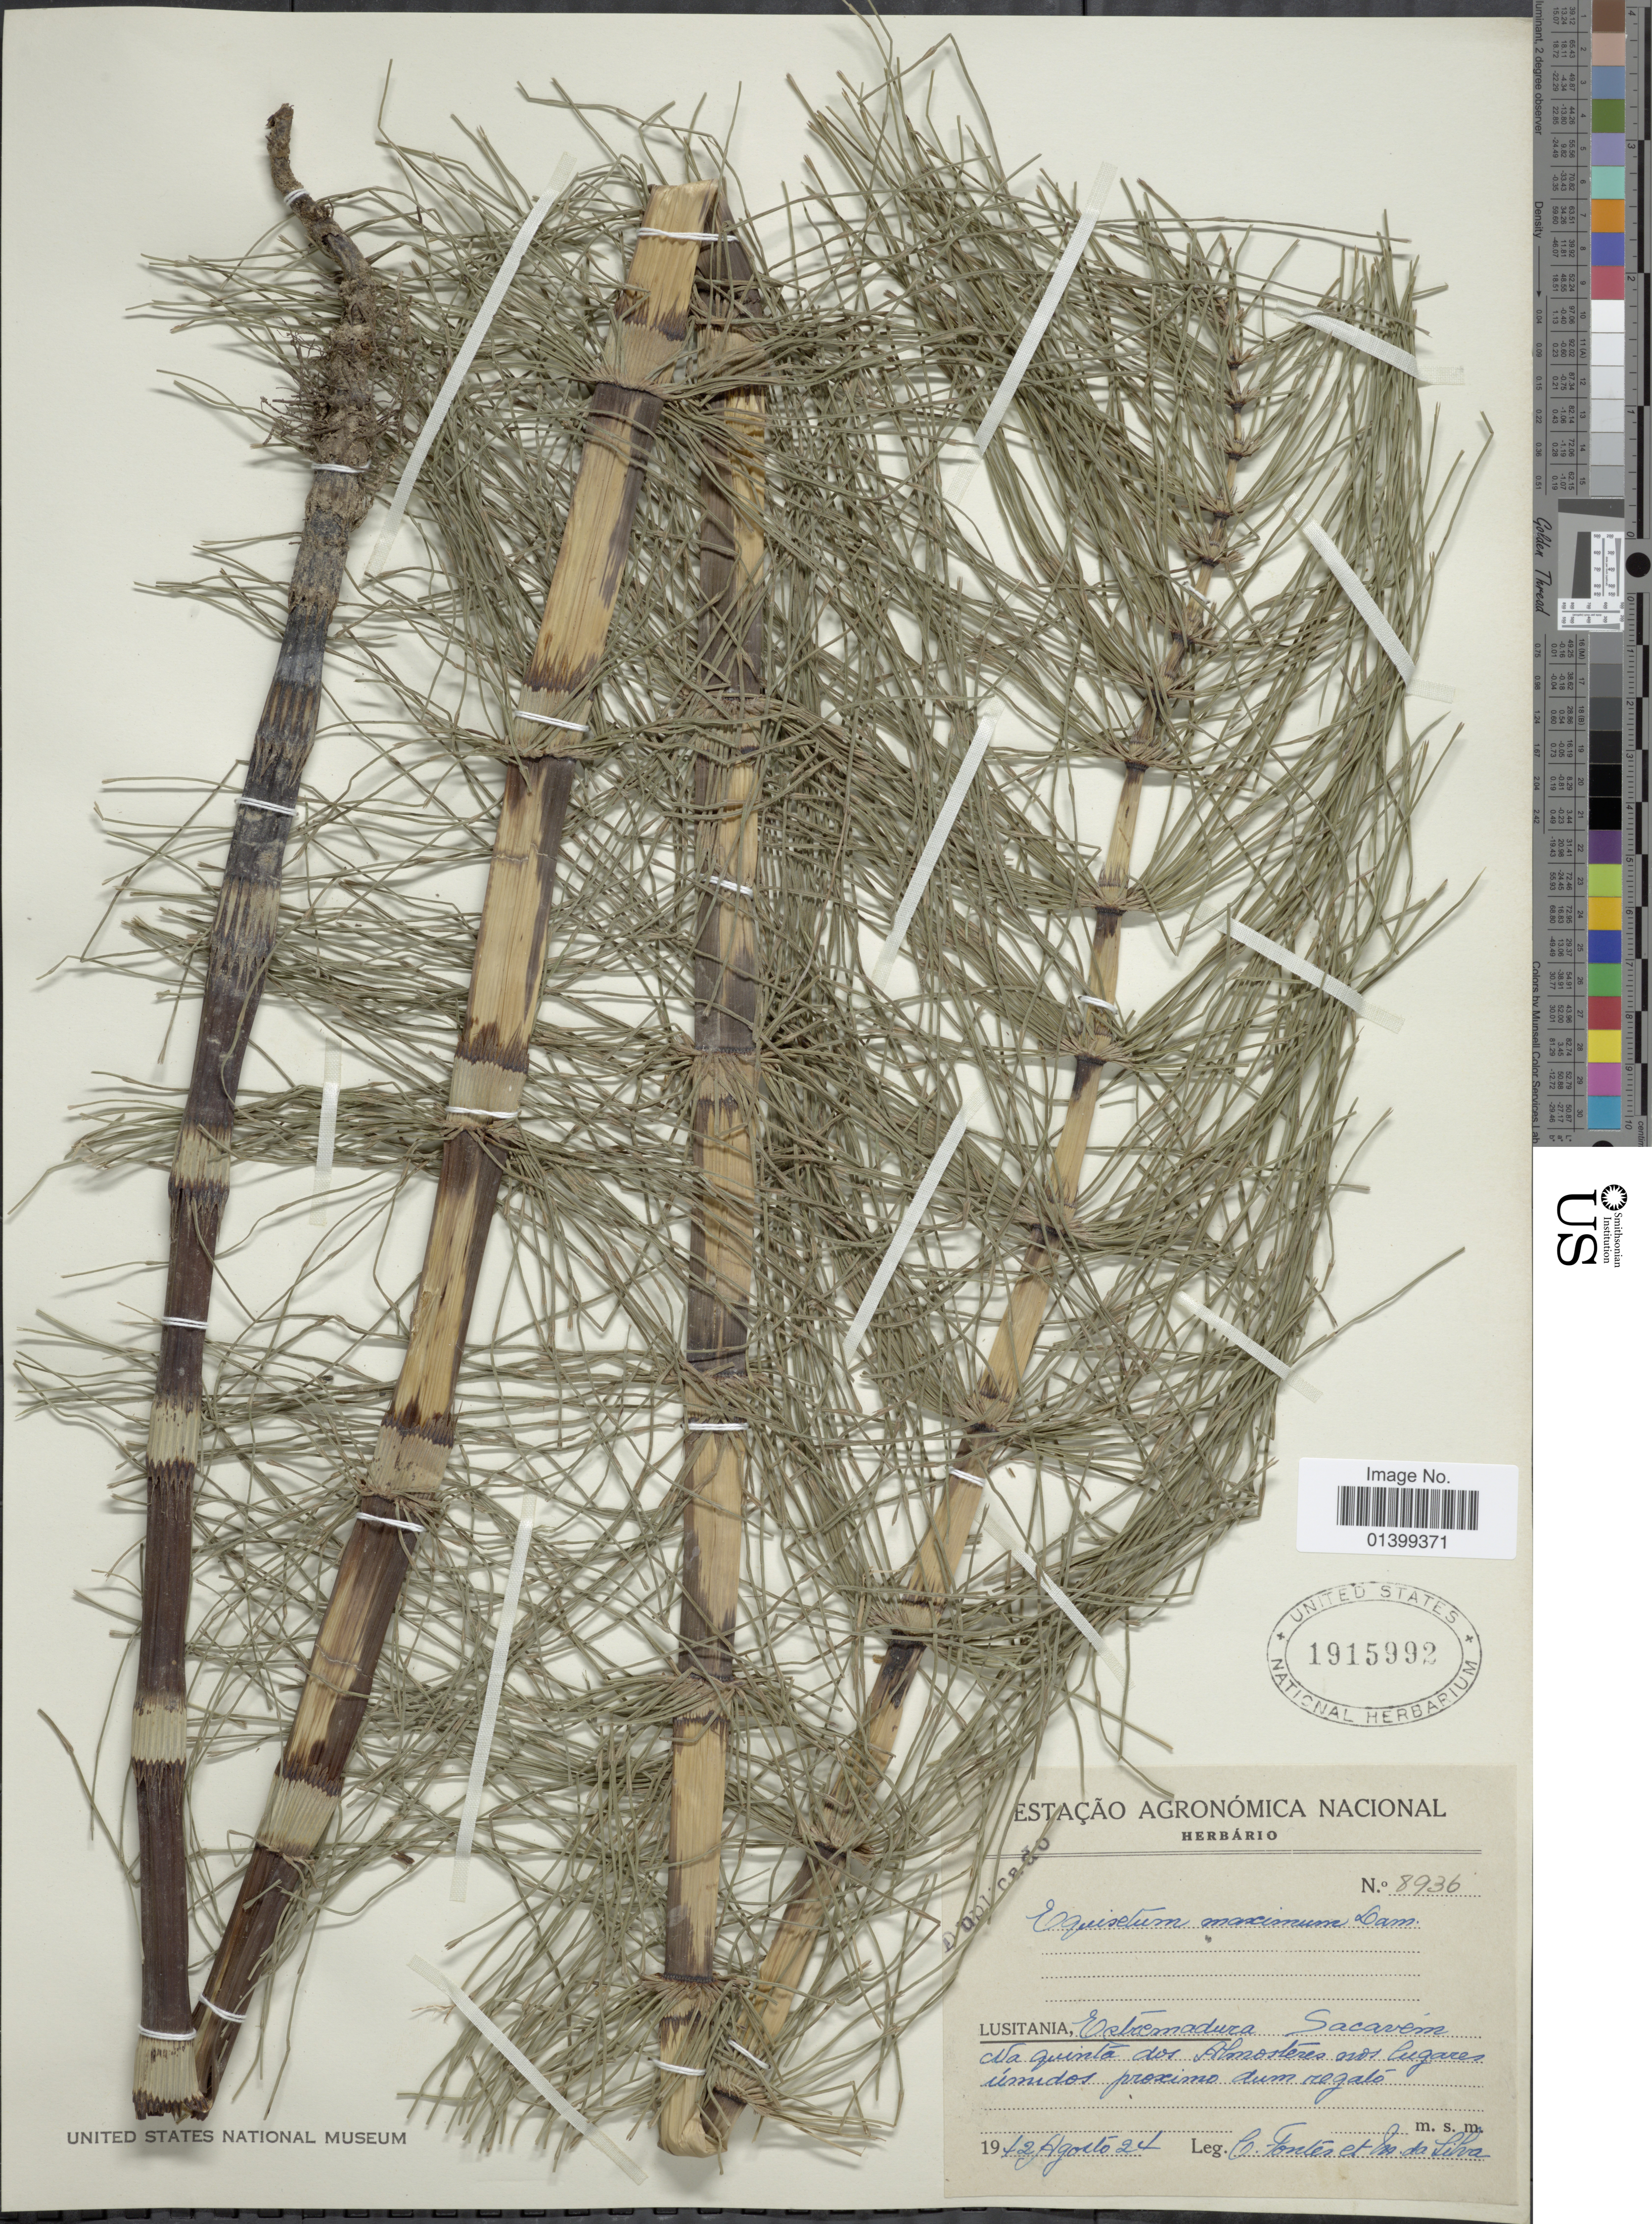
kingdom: Plantae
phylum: Tracheophyta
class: Polypodiopsida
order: Equisetales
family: Equisetaceae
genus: Equisetum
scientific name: Equisetum telmateia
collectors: C. Fontes & M. Silva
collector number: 8936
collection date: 1942-08-24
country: Portugal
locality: Lusitania, Estremadura. Sacavem. Na quinta dos Almosteres osos lugares úmidos proximo dum regato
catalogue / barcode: US 1915992